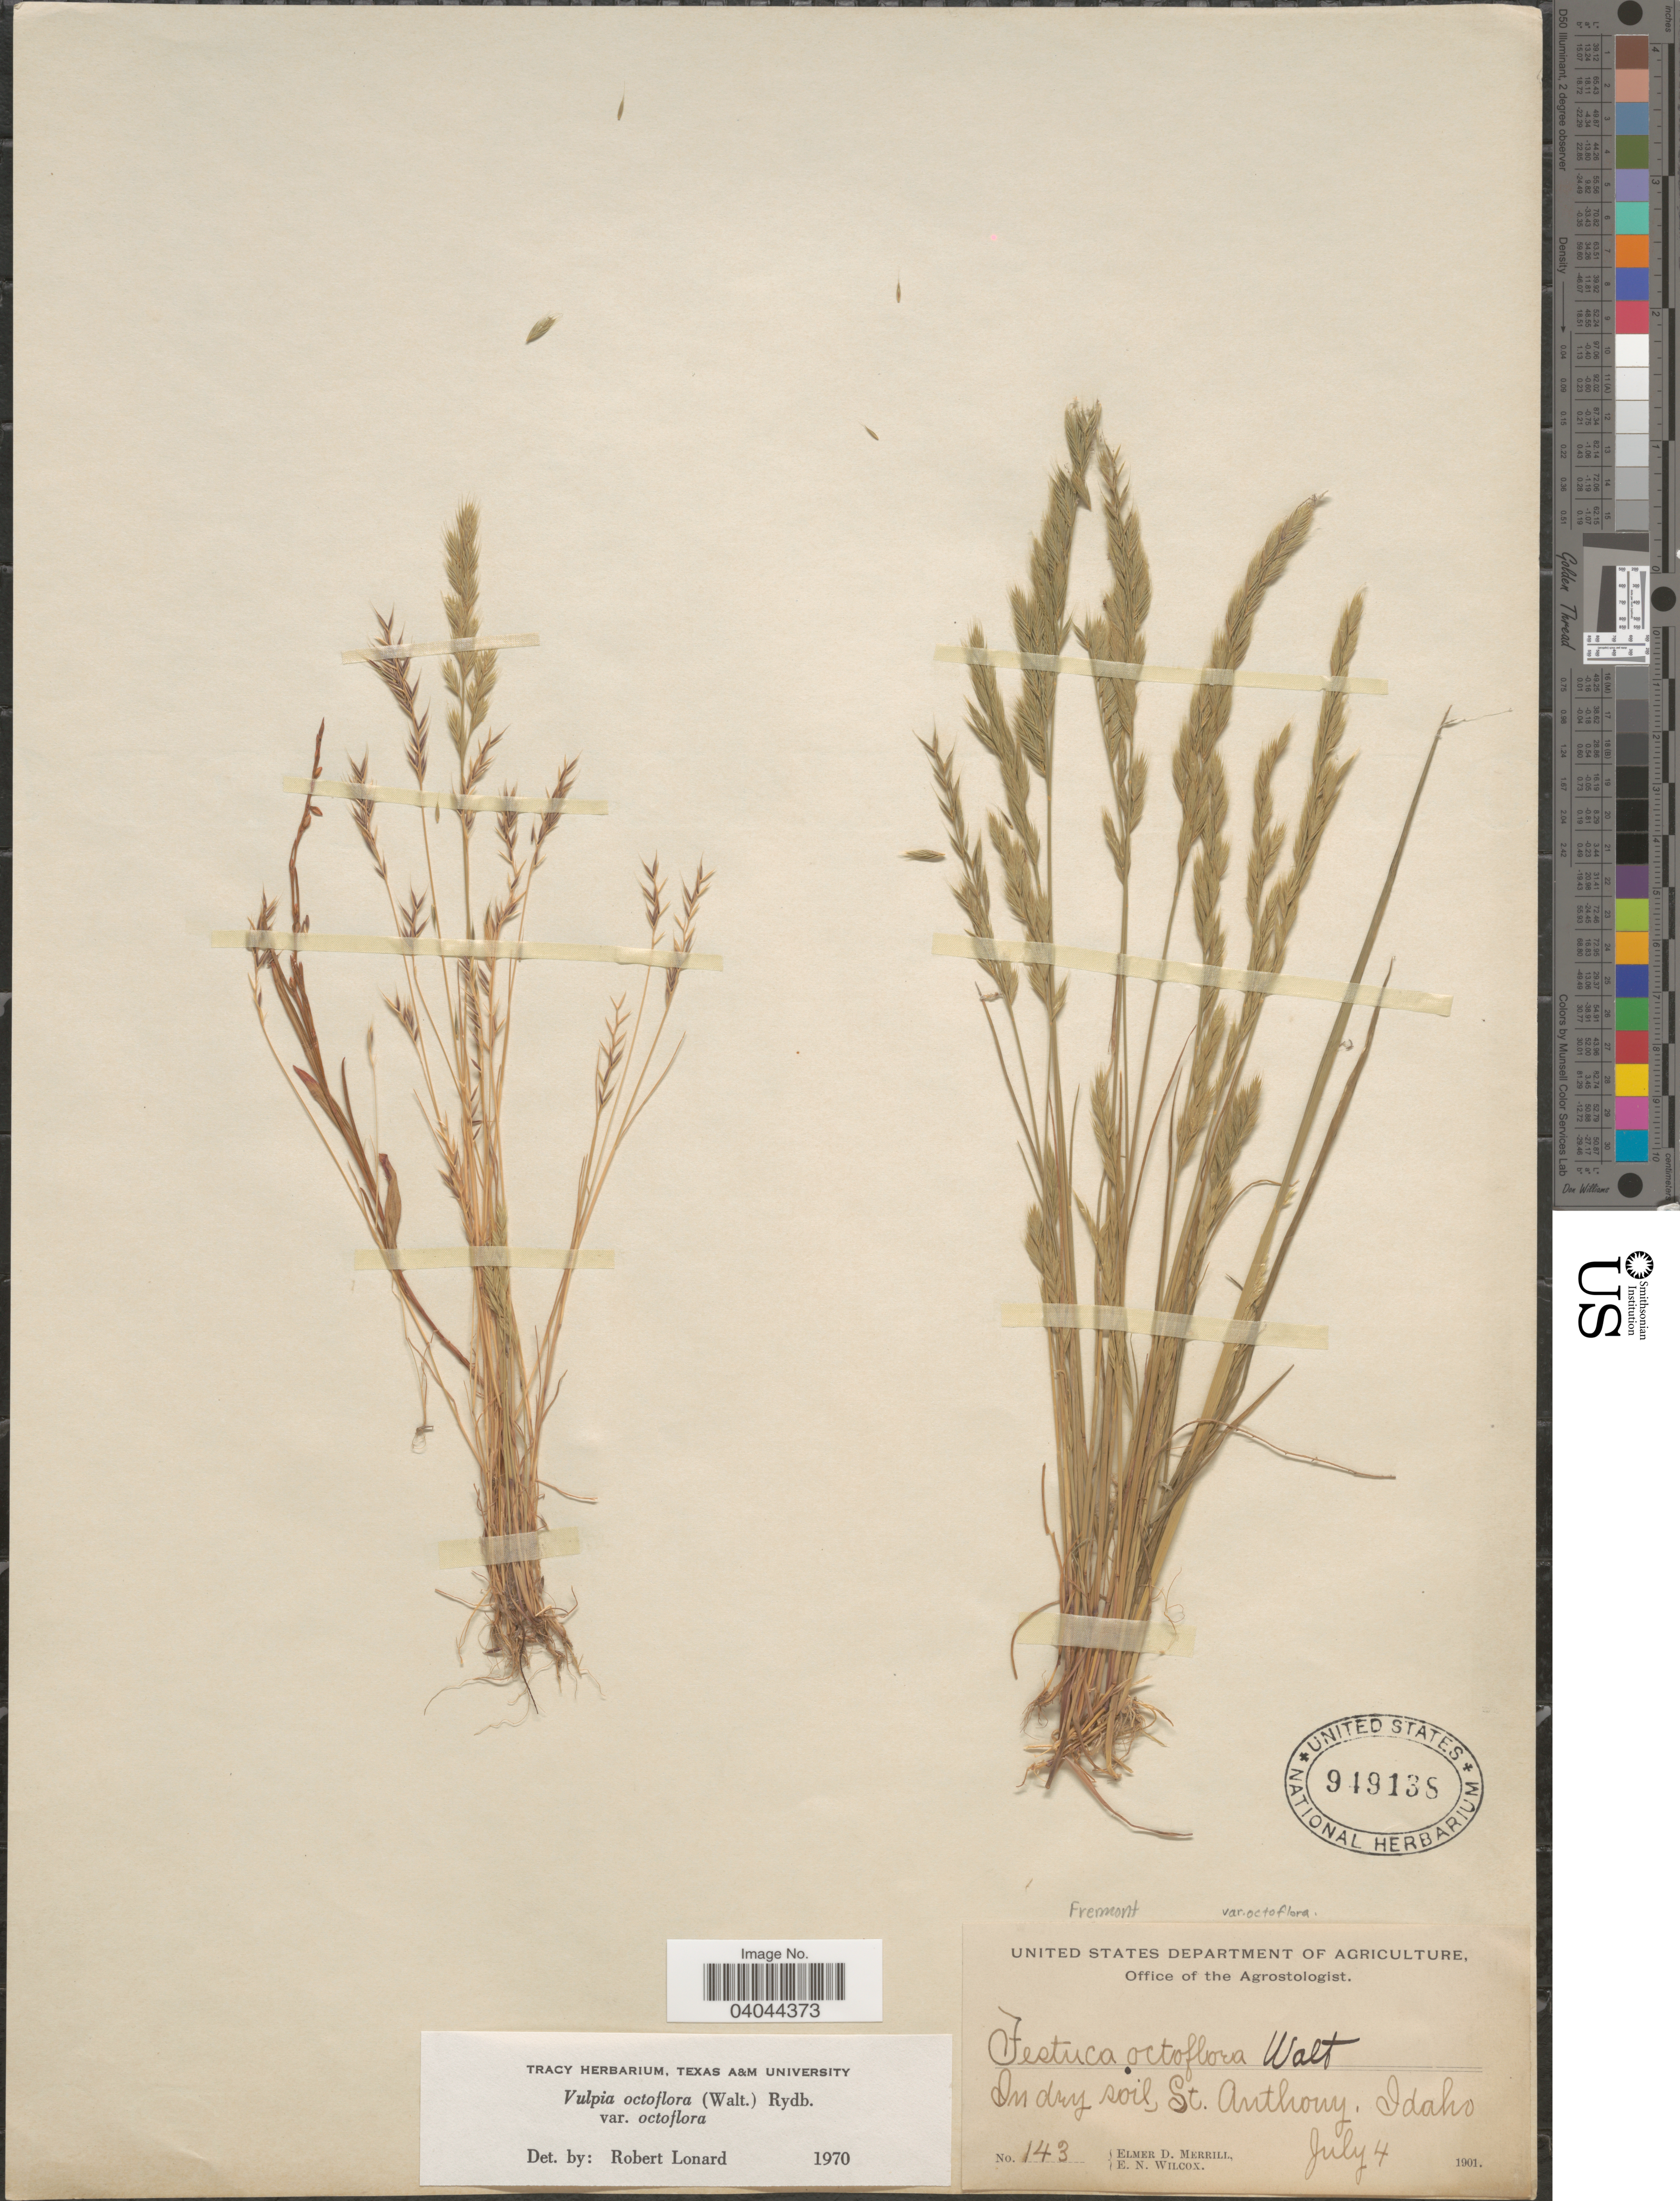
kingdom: Plantae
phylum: Tracheophyta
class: Liliopsida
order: Poales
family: Poaceae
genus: Festuca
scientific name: Festuca octoflora var. octoflora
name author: Walter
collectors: E. D. Merrill & E. Wilcox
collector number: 143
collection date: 1901-07-04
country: United States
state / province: Idaho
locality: On dry soil, St. Anthony. Fremont.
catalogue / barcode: US 949138